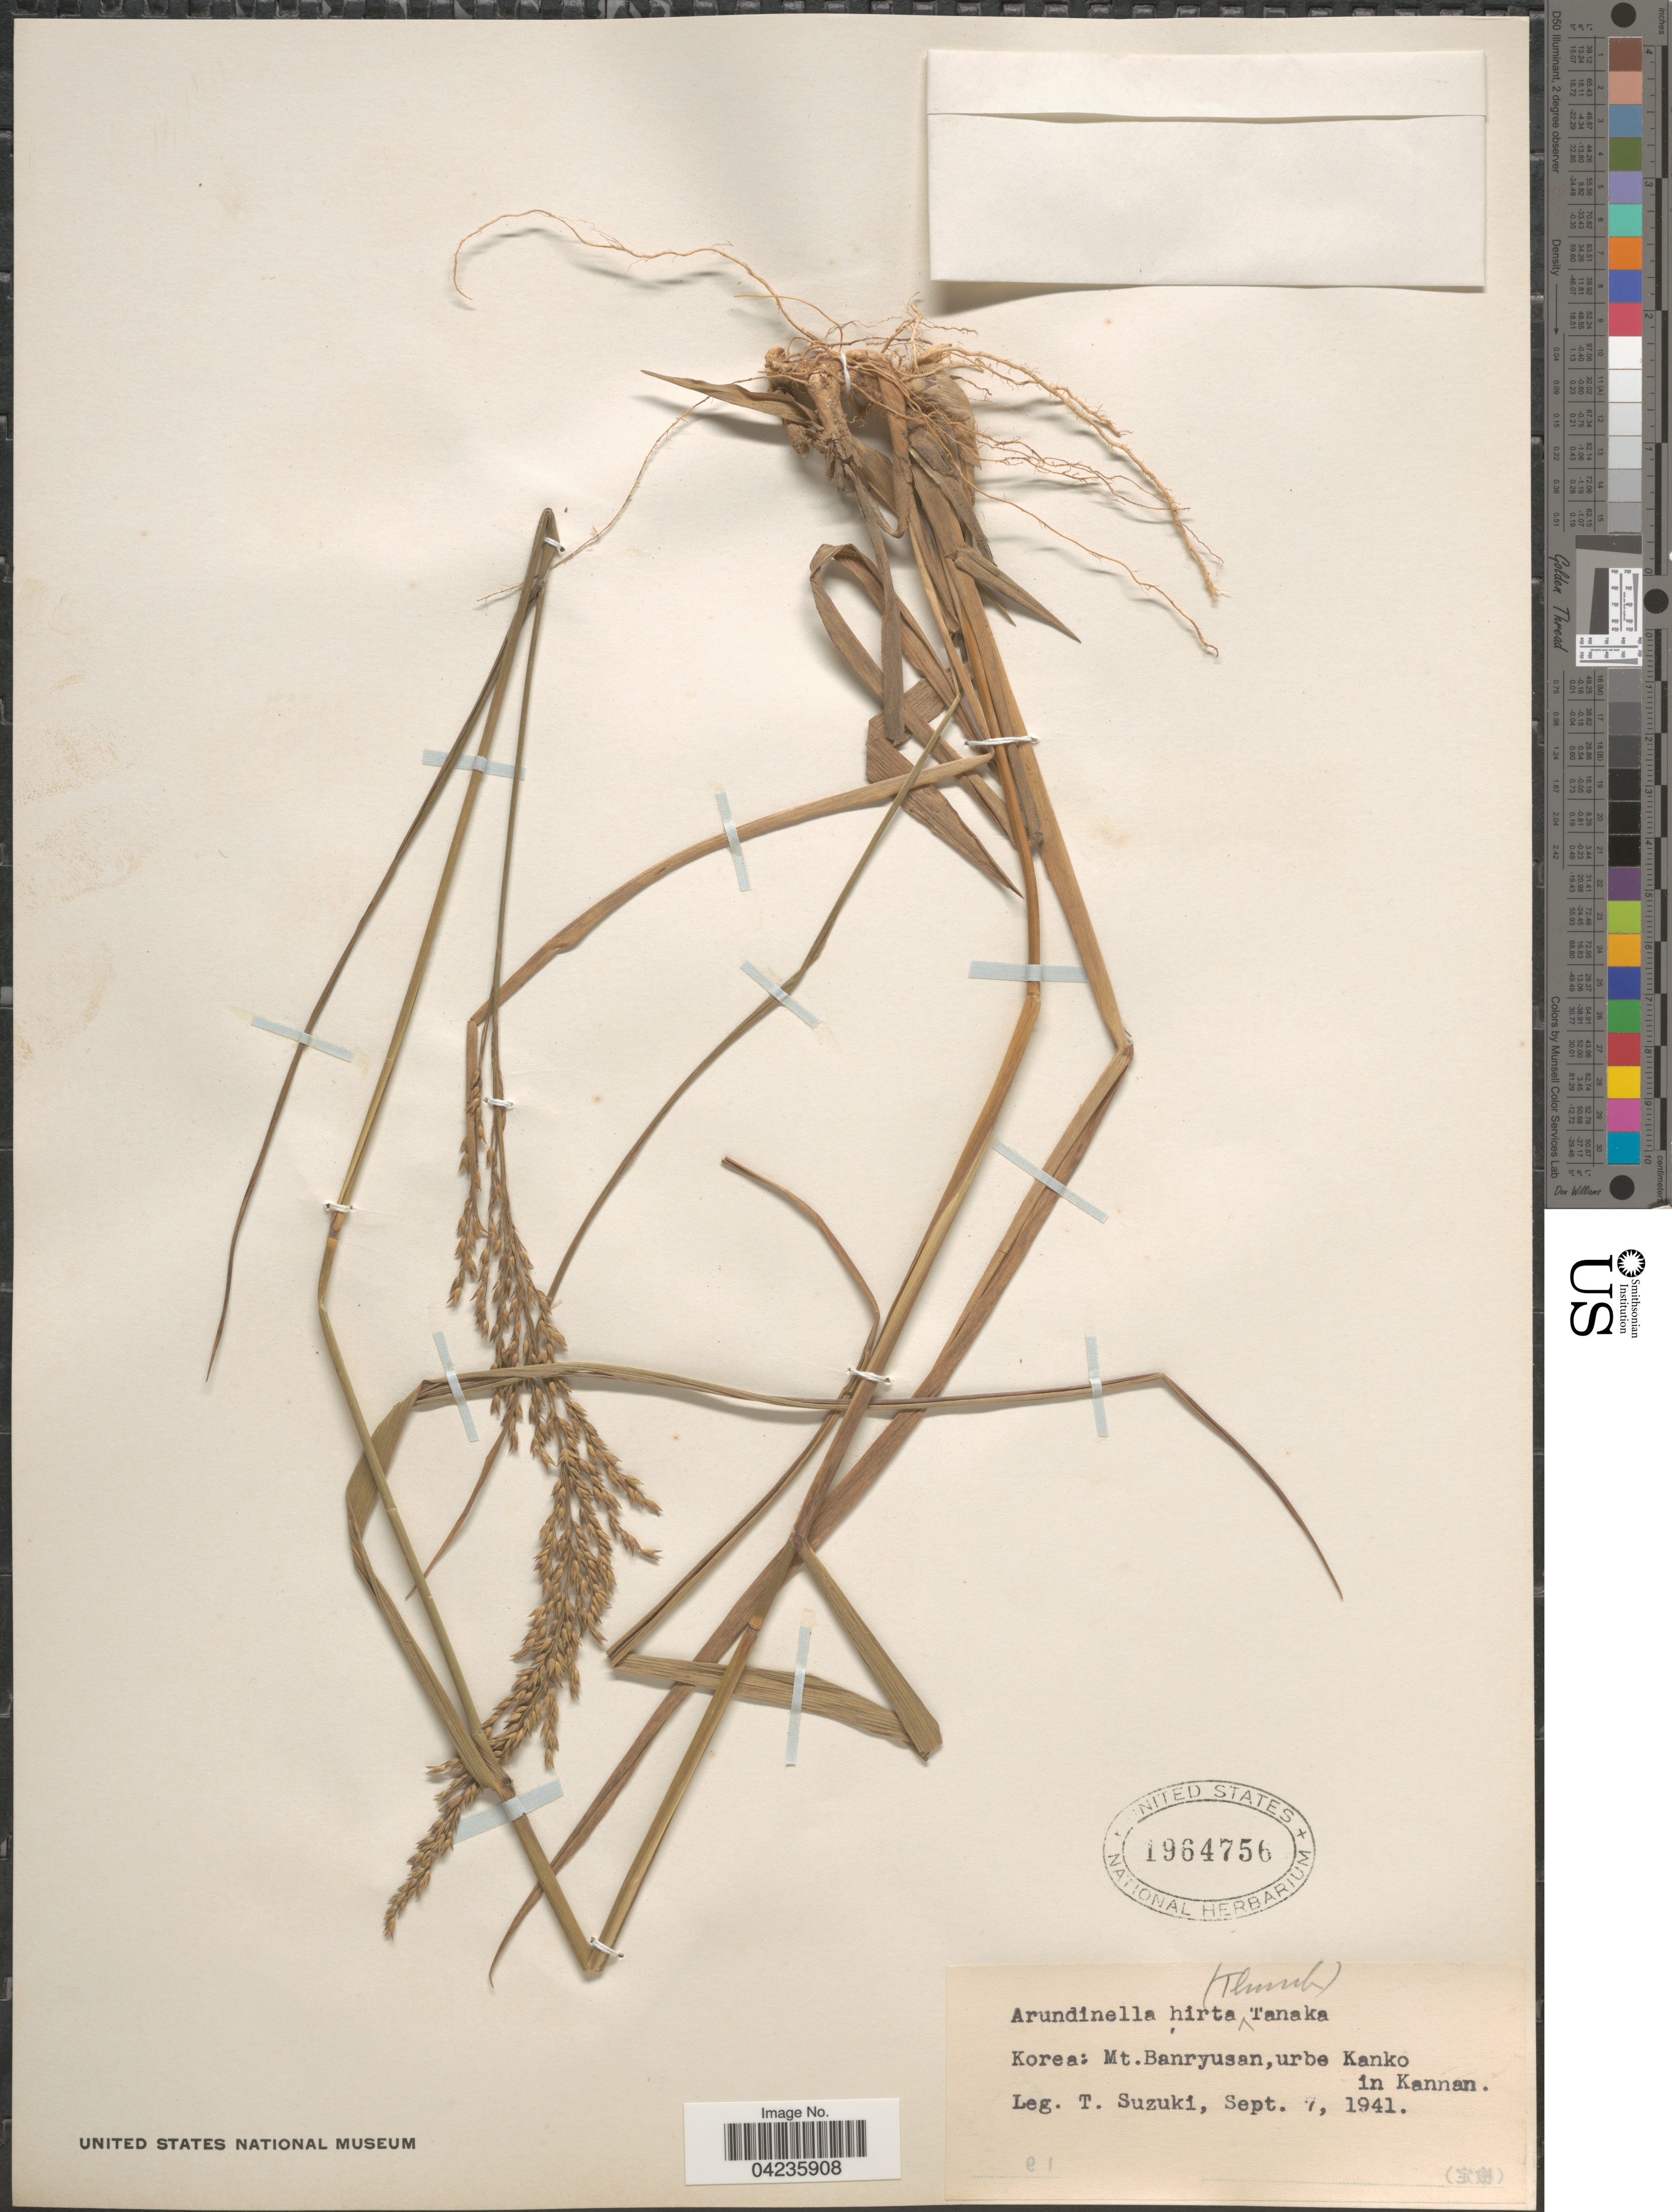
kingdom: Plantae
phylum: Tracheophyta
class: Liliopsida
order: Poales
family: Poaceae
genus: Arundinella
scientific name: Arundinella hirta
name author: (Thunb.) Tanaka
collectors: T. Suzuki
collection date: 1941-09-07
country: North Korea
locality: Korea: Mt. Banryusan,urbe Kanko in Kannan.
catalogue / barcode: US 1964756